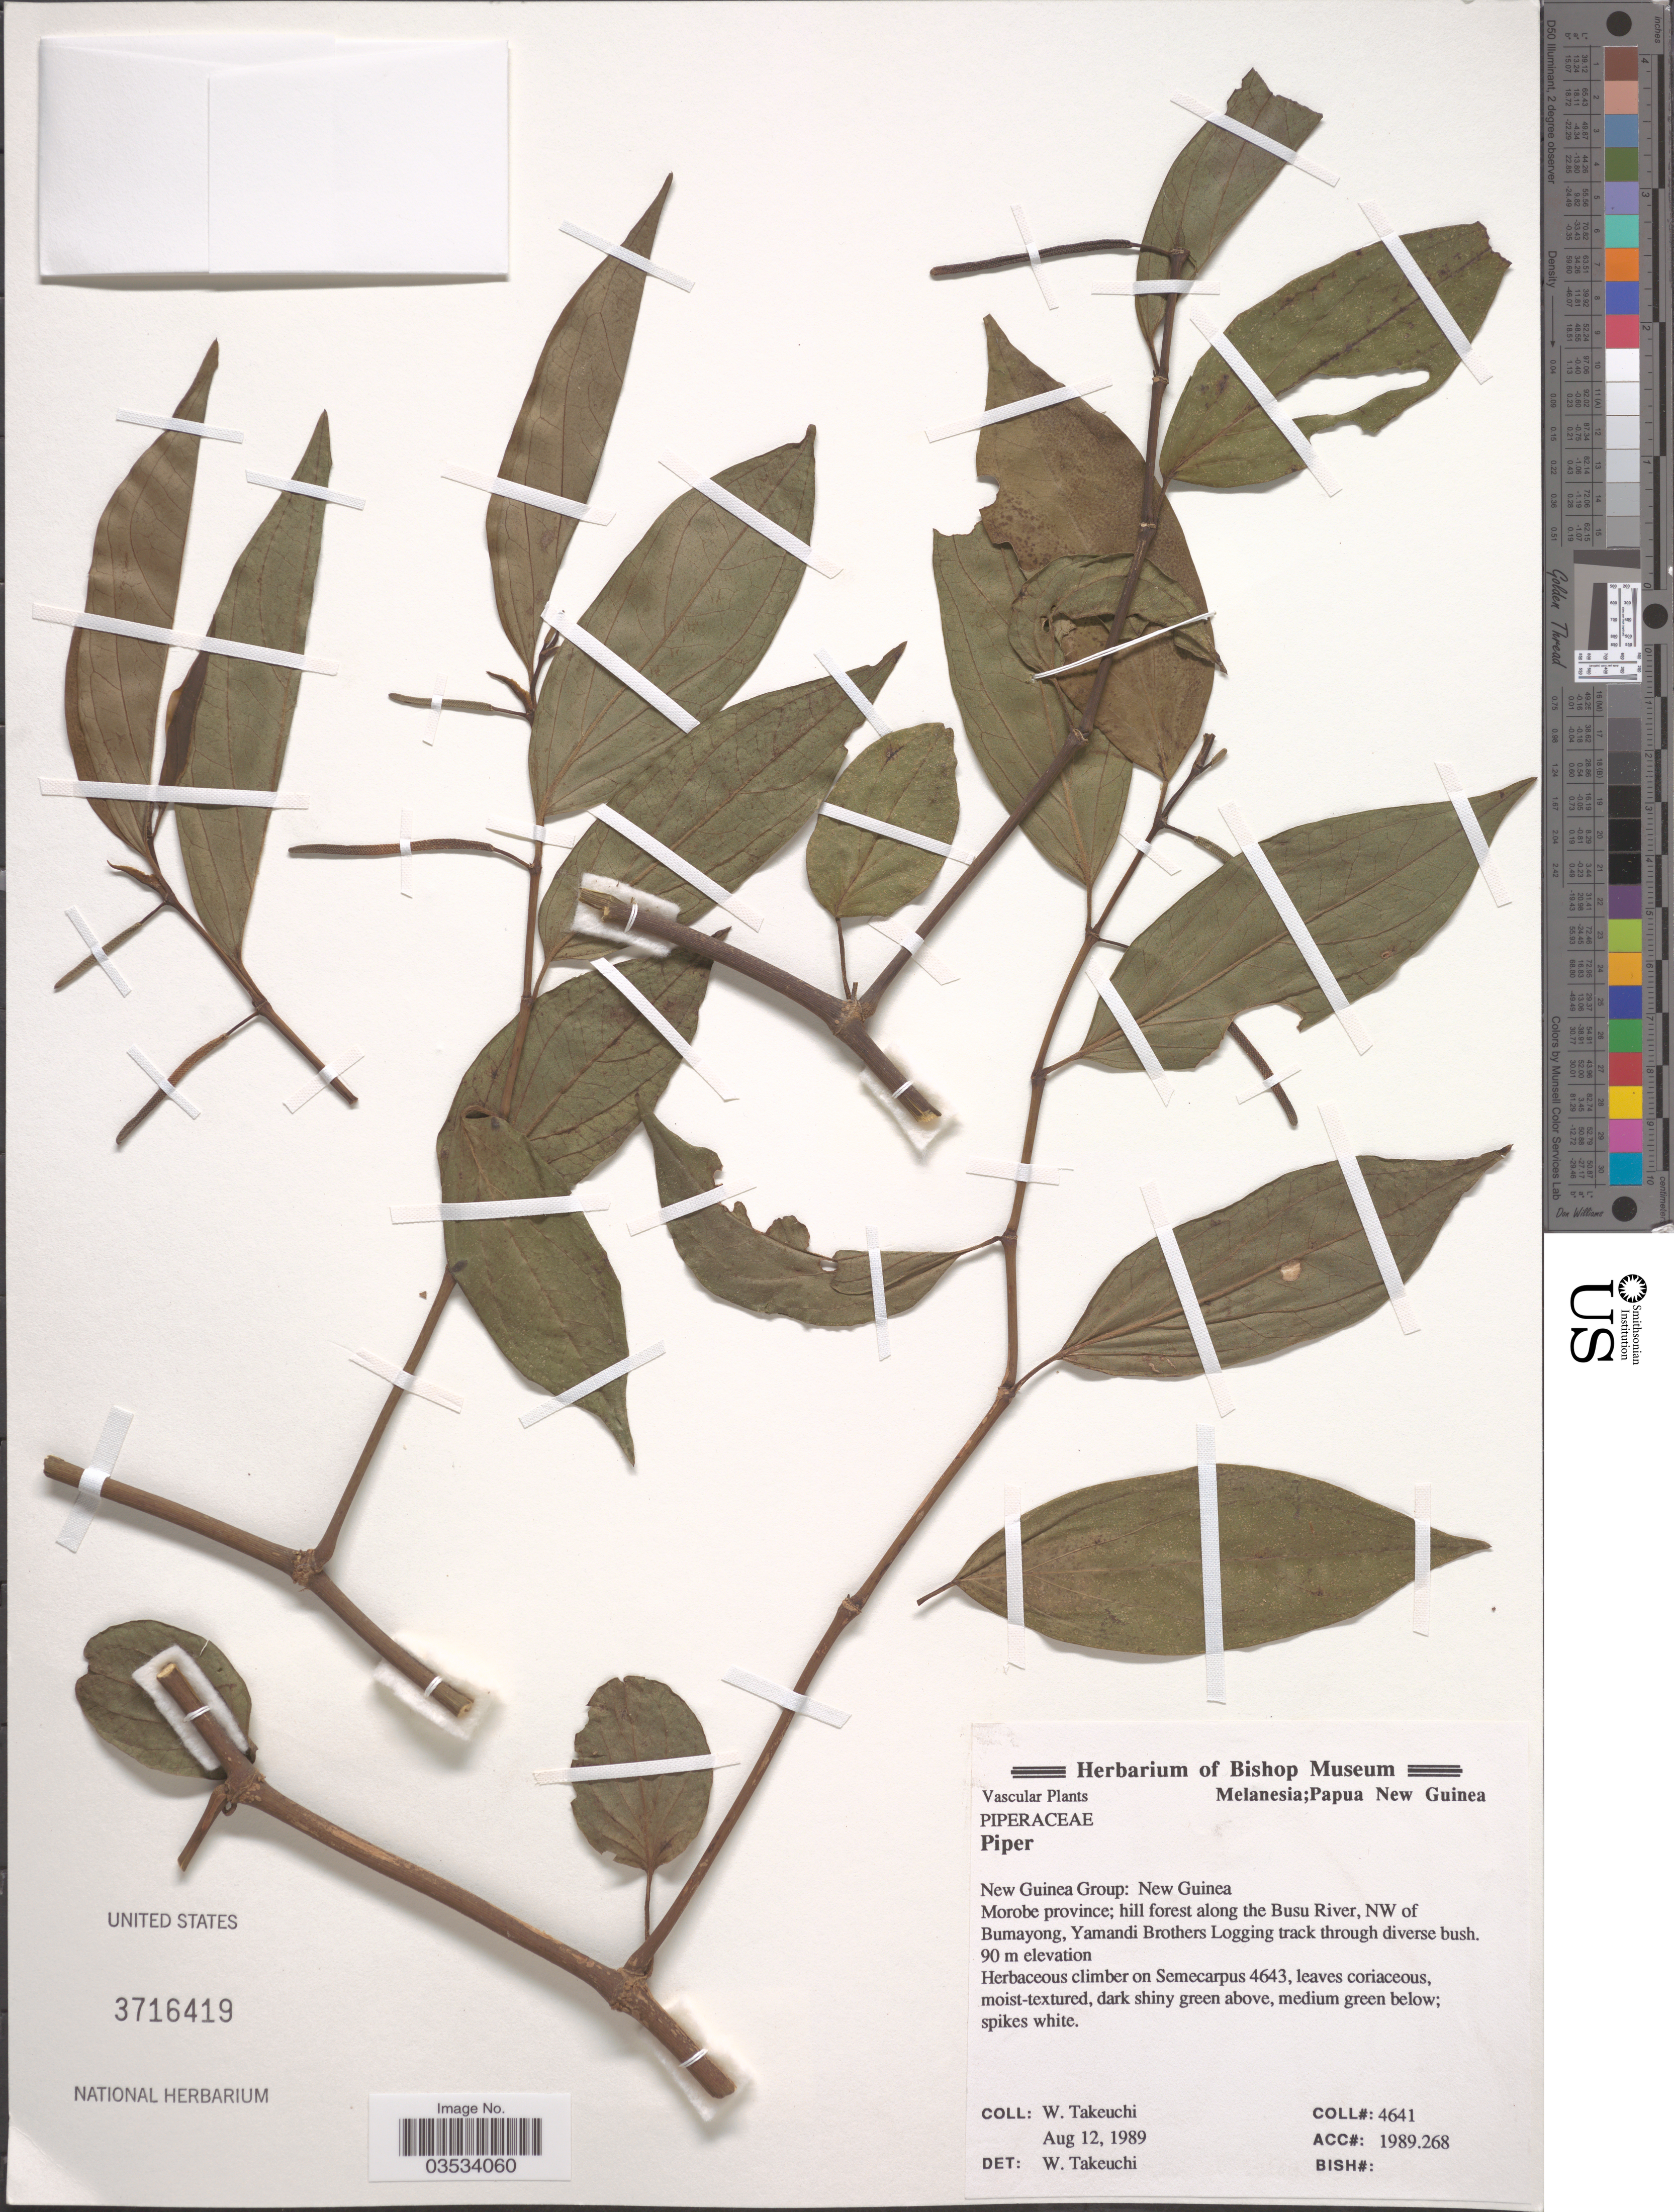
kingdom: Plantae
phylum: Tracheophyta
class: Magnoliopsida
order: Piperales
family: Piperaceae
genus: Piper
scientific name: Piper sp.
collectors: W. Takeuchi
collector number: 4641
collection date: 1989-08-12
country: Papua New Guinea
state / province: Morobe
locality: New Guinea Group: New Guinea. Hill forest along the Busu River, NW of Bumayong, Yamandi Brothers Logging track.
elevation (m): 90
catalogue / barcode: US 3716419